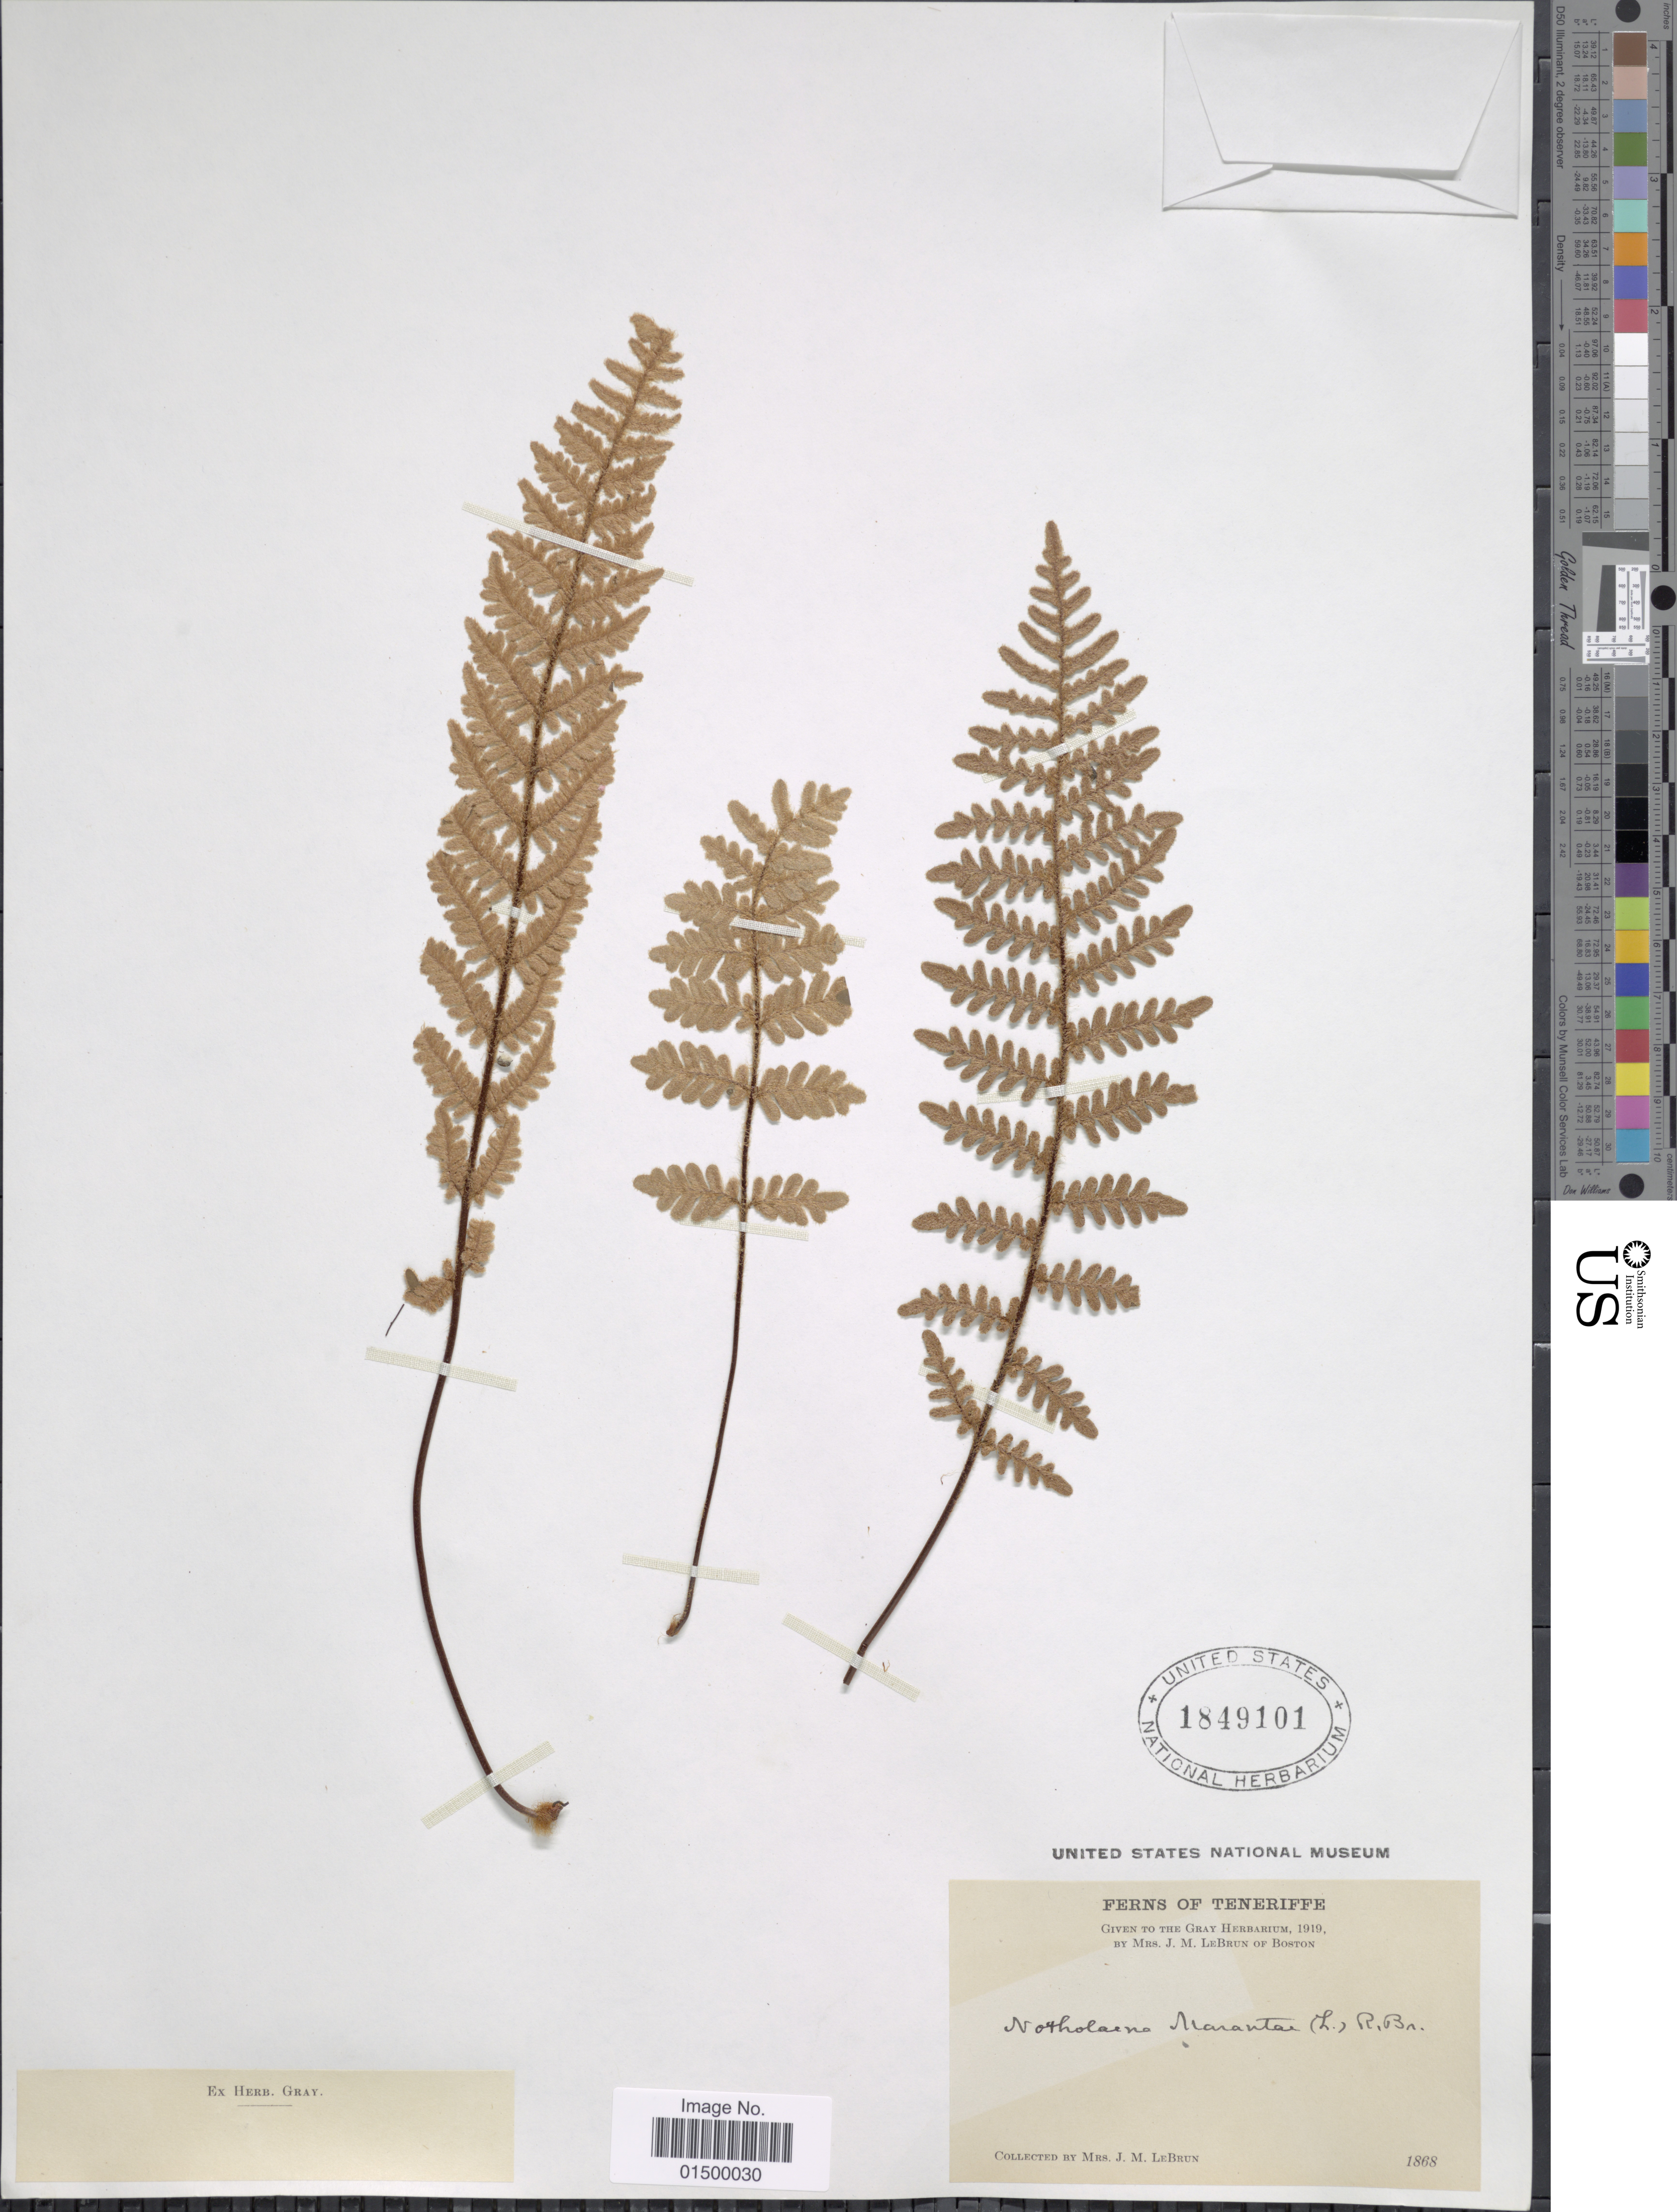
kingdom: Plantae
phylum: Tracheophyta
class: Polypodiopsida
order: Polypodiales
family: Pteridaceae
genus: Cheilanthes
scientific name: Cheilanthes marantae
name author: Domin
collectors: Mrs. J. M. Lebrun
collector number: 1868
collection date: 1919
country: Spain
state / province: Canarias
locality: Ferns of Teneriffe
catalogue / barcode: US 1849101